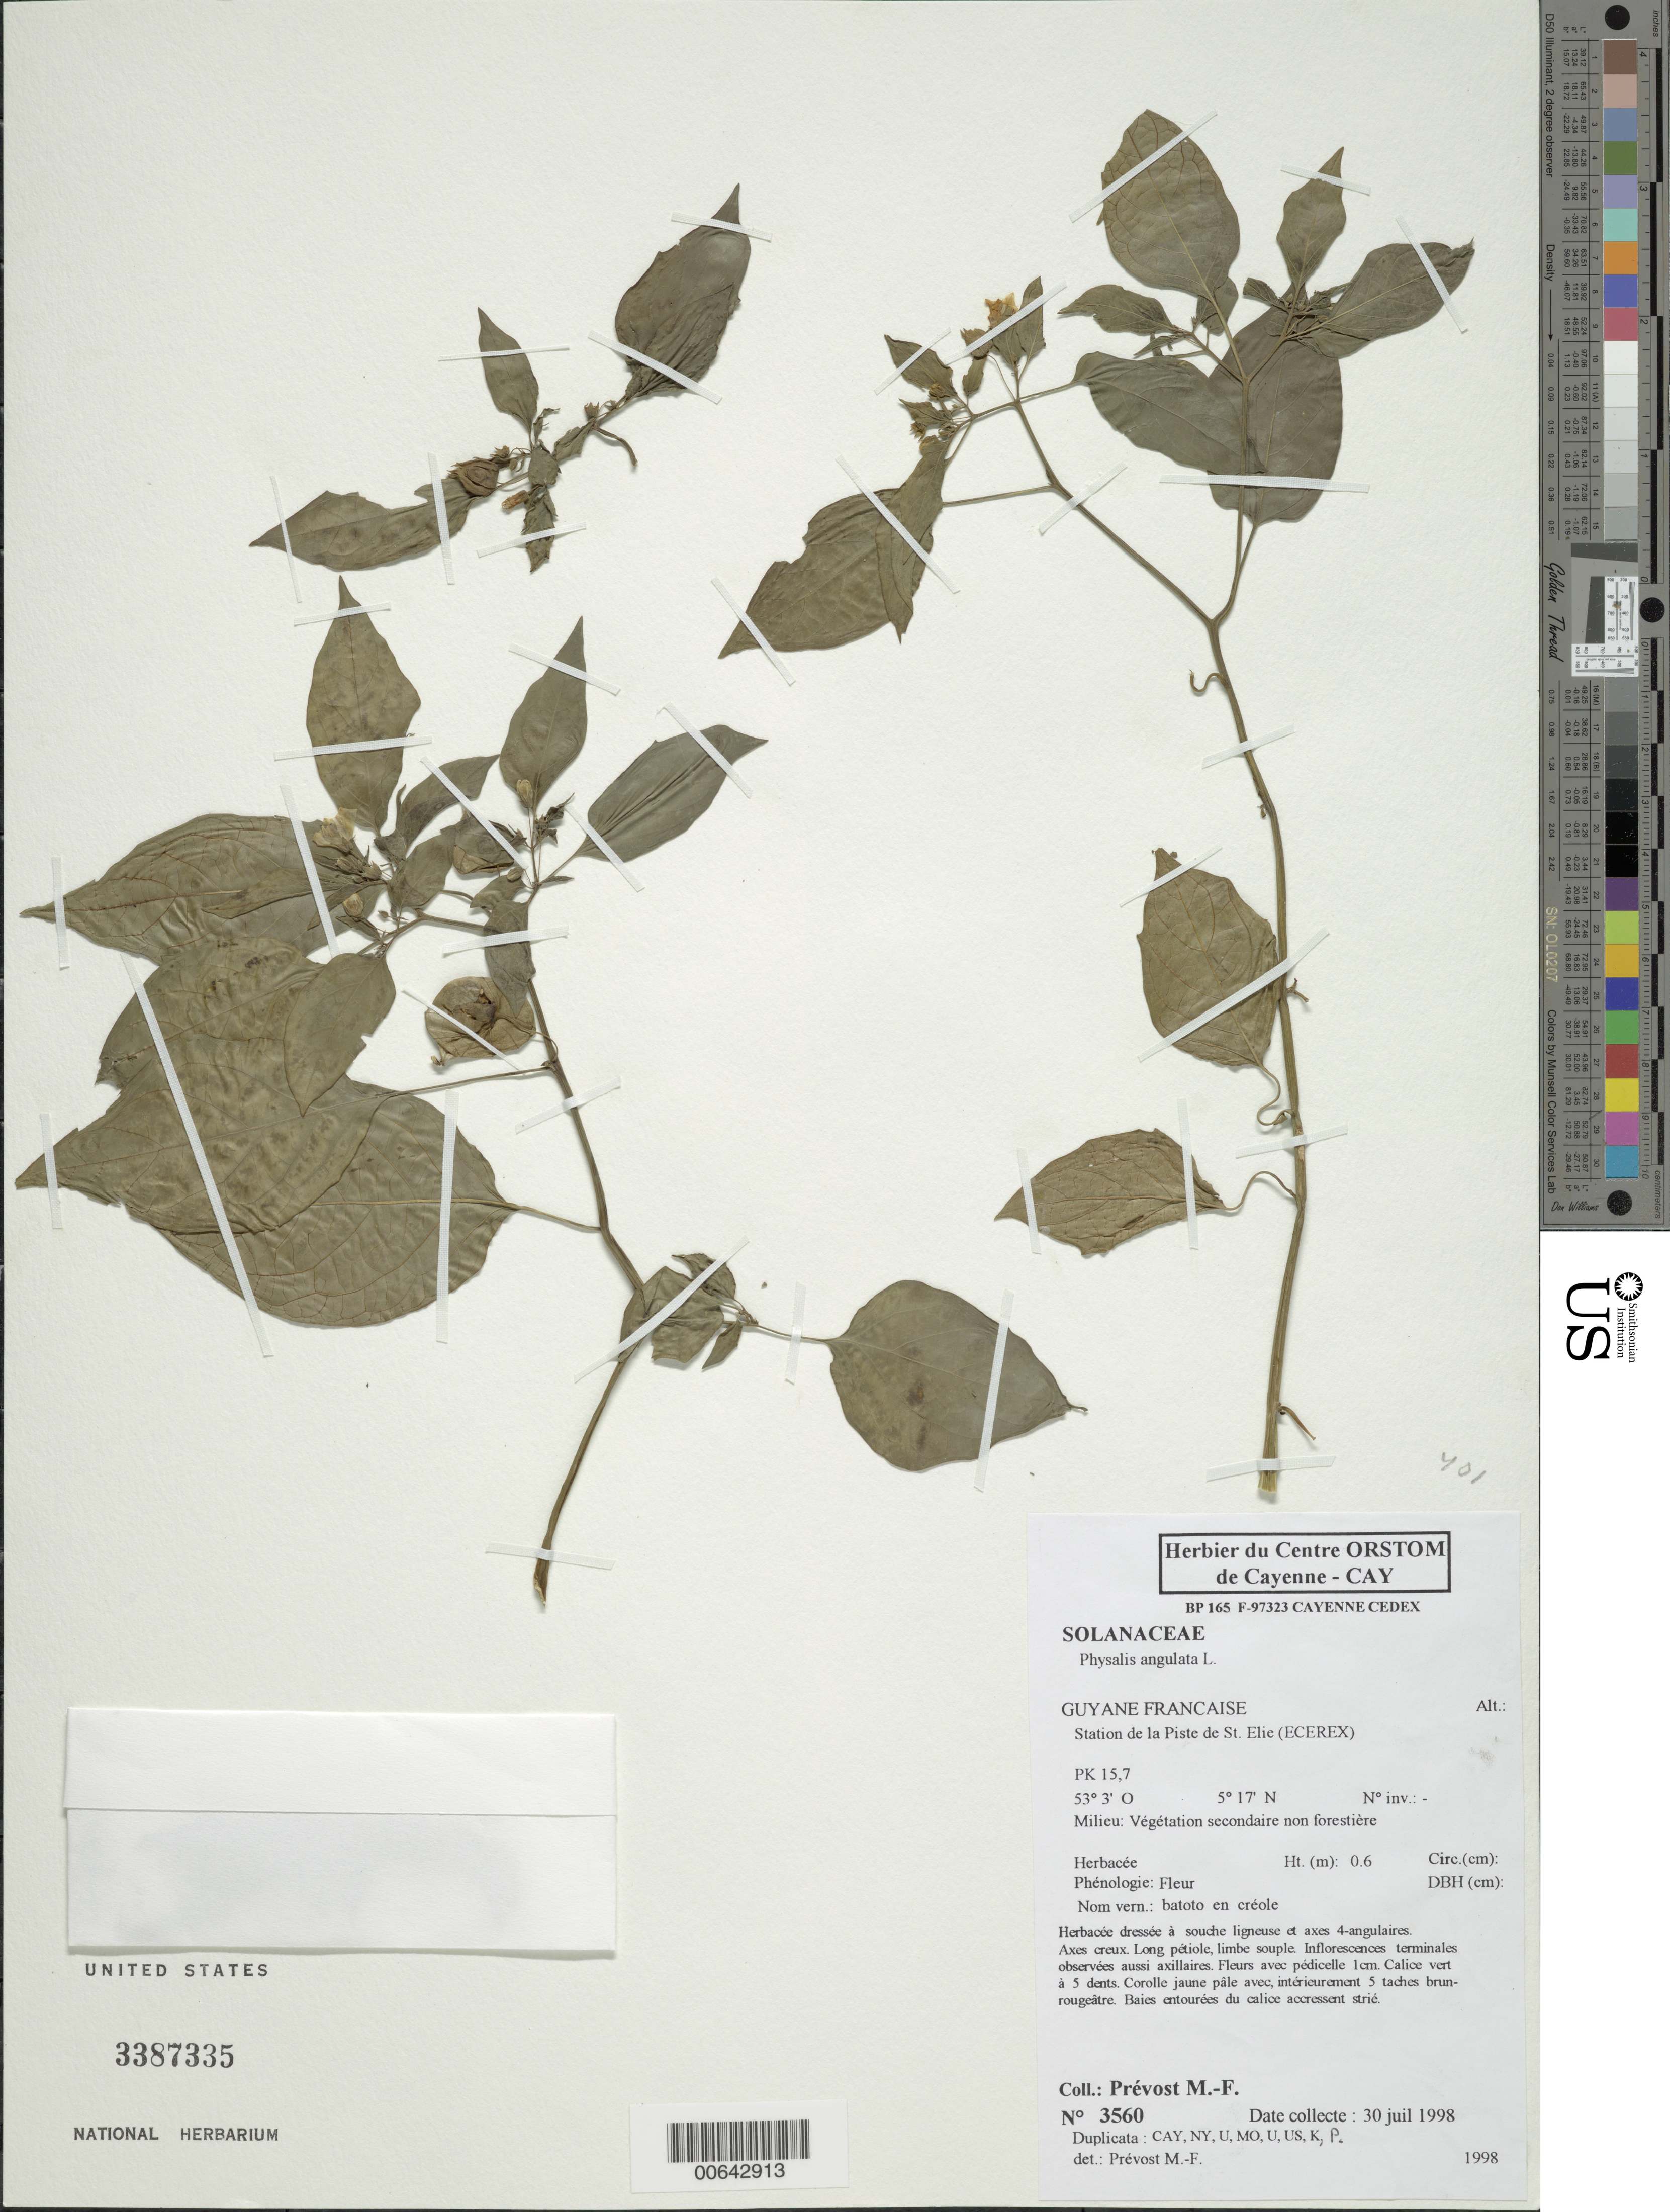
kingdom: Plantae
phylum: Tracheophyta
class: Magnoliopsida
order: Solanales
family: Solanaceae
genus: Physalis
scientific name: Physalis angulata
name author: L.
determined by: Prévost, M.-F.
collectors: M.-F. Prévost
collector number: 3560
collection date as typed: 30-Jul-98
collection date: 1998-07-30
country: French Guiana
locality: Station de la Piste de Saint-Élie (ECEREX), pk 15.7, camp ORSTOM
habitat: Non-forest secondary vegetation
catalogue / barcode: US 3387335